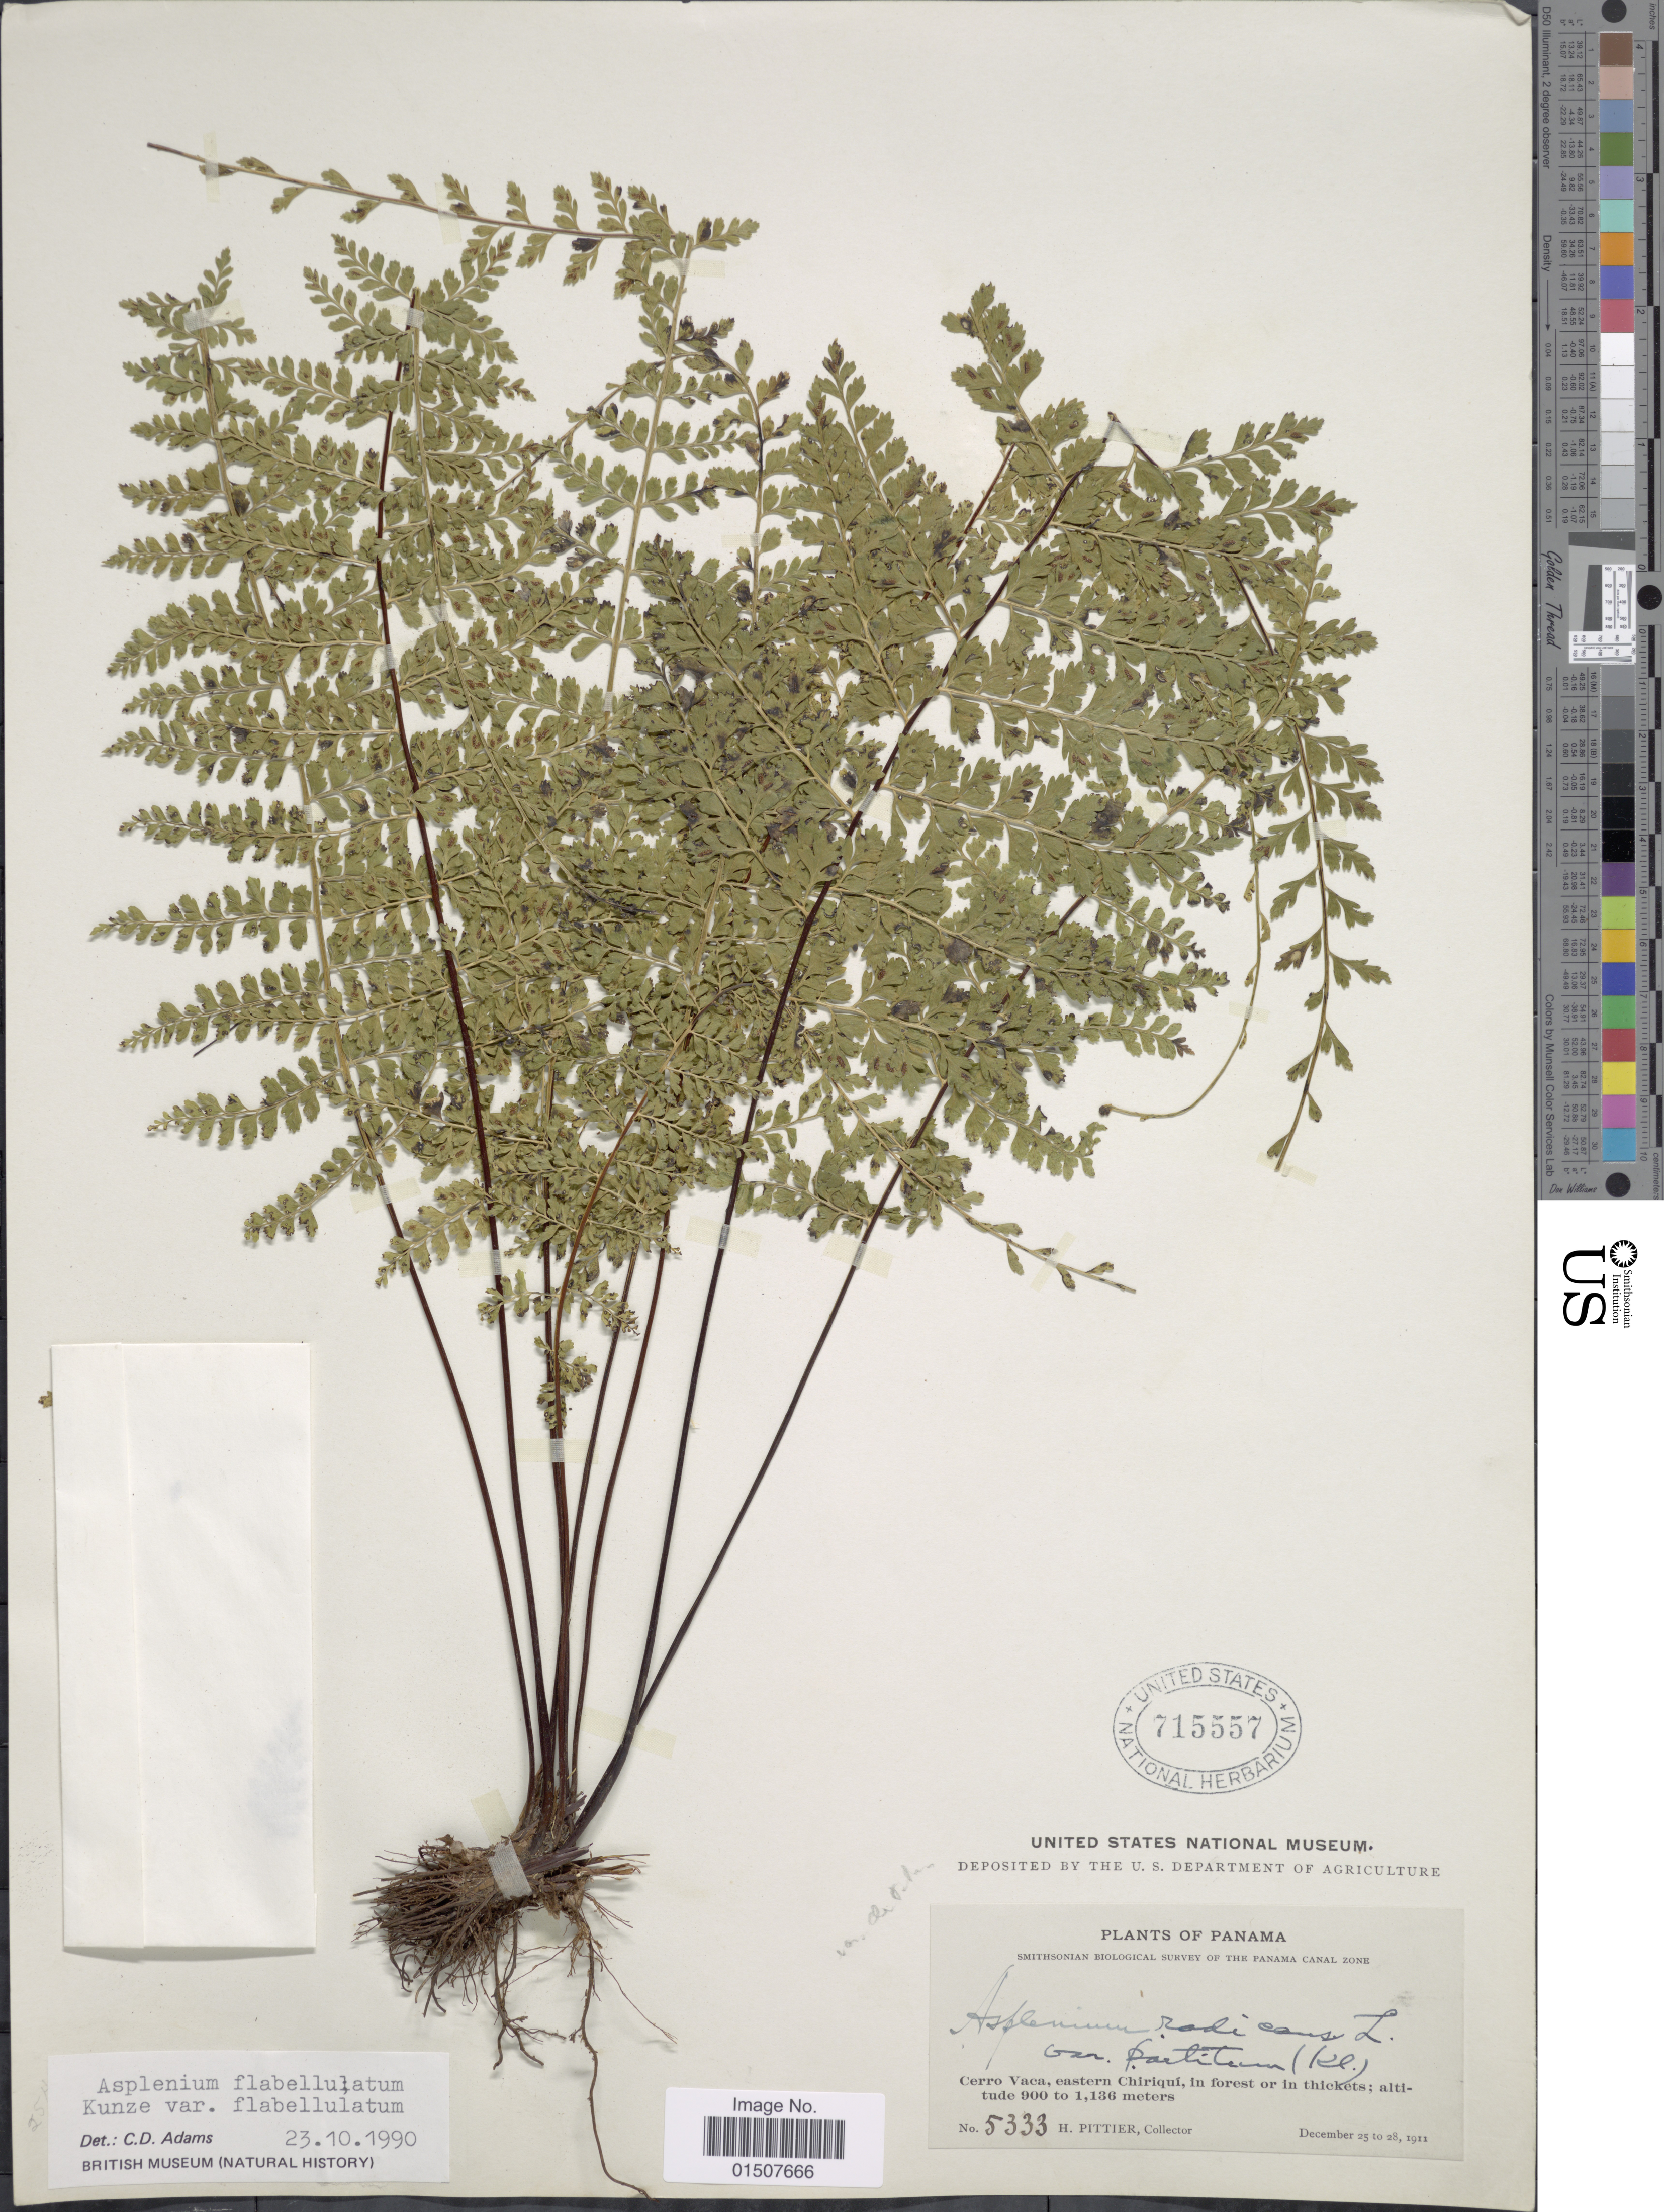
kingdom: Plantae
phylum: Tracheophyta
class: Polypodiopsida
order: Polypodiales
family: Aspleniaceae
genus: Asplenium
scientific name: Asplenium radicans var. partitum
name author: (Klotzsch) Hieron.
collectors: H. F. Pittier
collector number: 5333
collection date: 1911-12-25/1911-12-28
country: Panama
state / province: Chiriqui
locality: Cerro Vaca, eastern Chiriqui, in forest or in thickets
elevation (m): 900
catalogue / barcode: US 715557